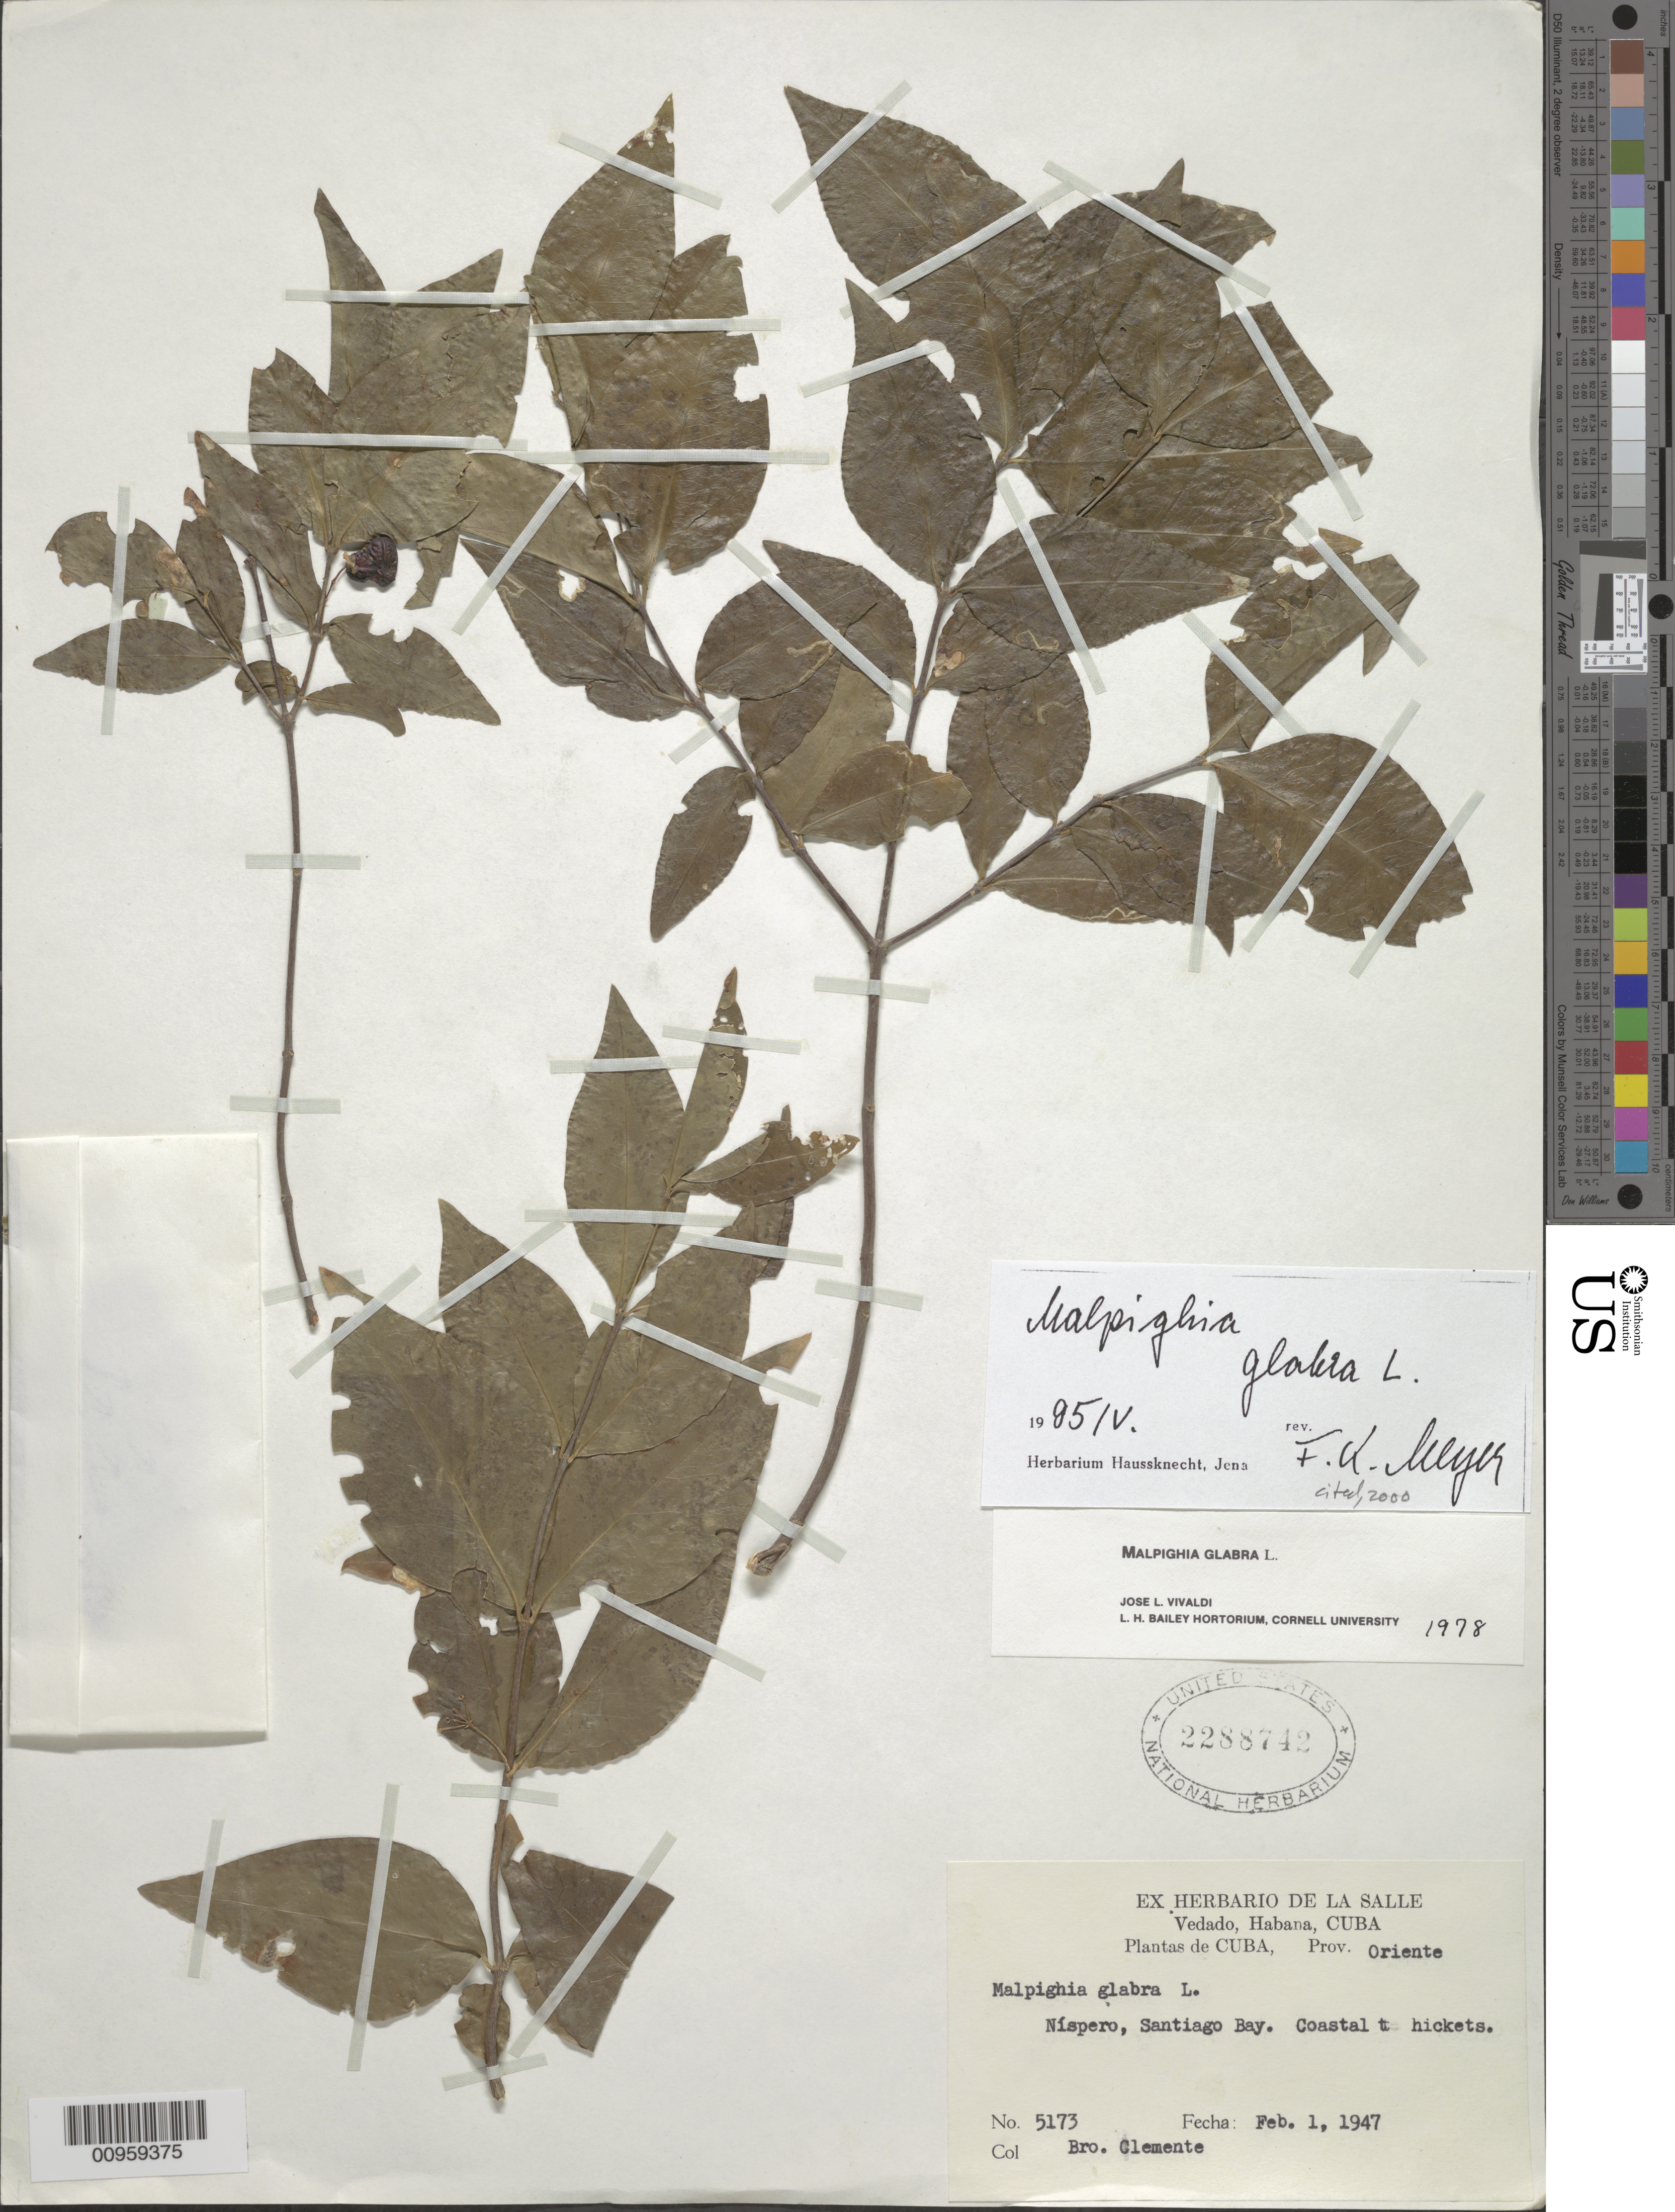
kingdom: Plantae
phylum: Tracheophyta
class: Magnoliopsida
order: Malpighiales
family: Malpighiaceae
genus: Malpighia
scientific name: Malpighia glabra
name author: L.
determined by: Meyer, F. K.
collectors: Bro. Clemente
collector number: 5173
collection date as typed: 01 Feb 1947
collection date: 1947-02-01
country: Cuba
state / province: Santiago de Cuba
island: Cuba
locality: Níspero, Santiago Bay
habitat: Coastal thickets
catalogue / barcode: US 2288742